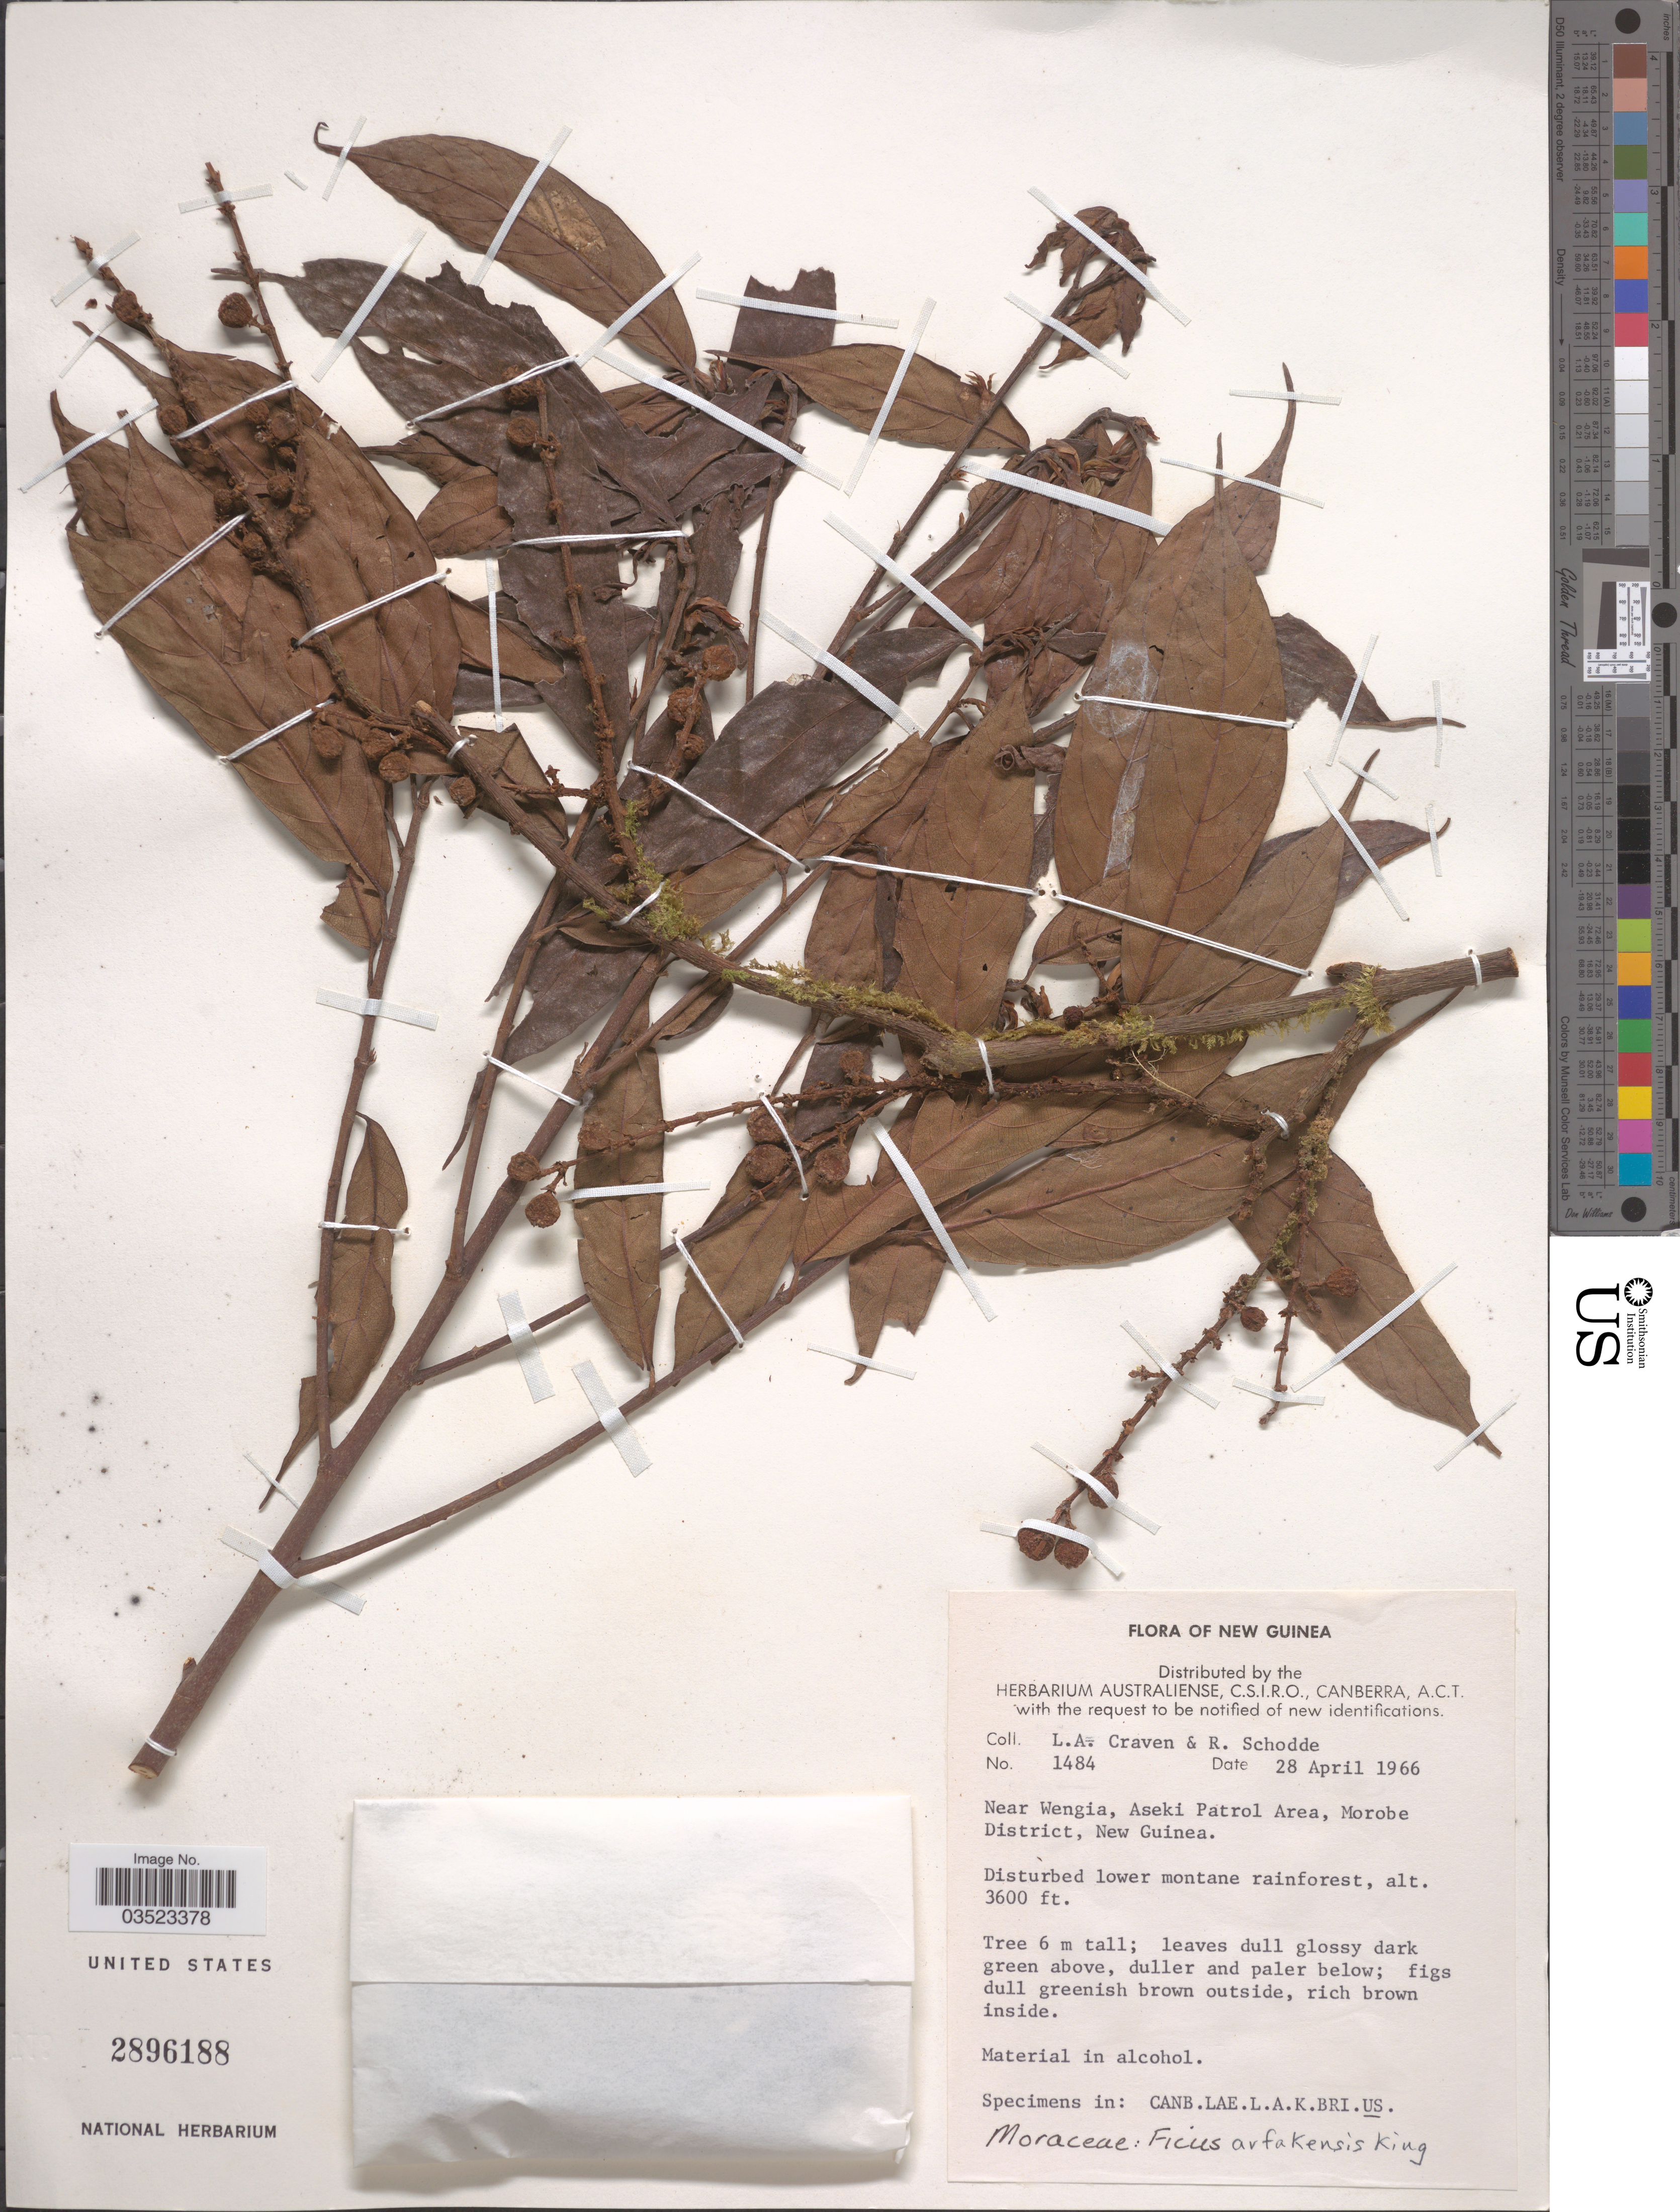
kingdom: Plantae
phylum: Tracheophyta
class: Magnoliopsida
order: Rosales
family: Moraceae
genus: Ficus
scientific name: Ficus arfakensis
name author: R.M. King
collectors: L. A. Craven & R. Schodde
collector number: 1484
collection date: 1966-04-28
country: Papua New Guinea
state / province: Morobe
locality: New Guinea. Near Wengia, Aseki Patrol Area, Morobe District.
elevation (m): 1097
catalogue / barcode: US 2896188